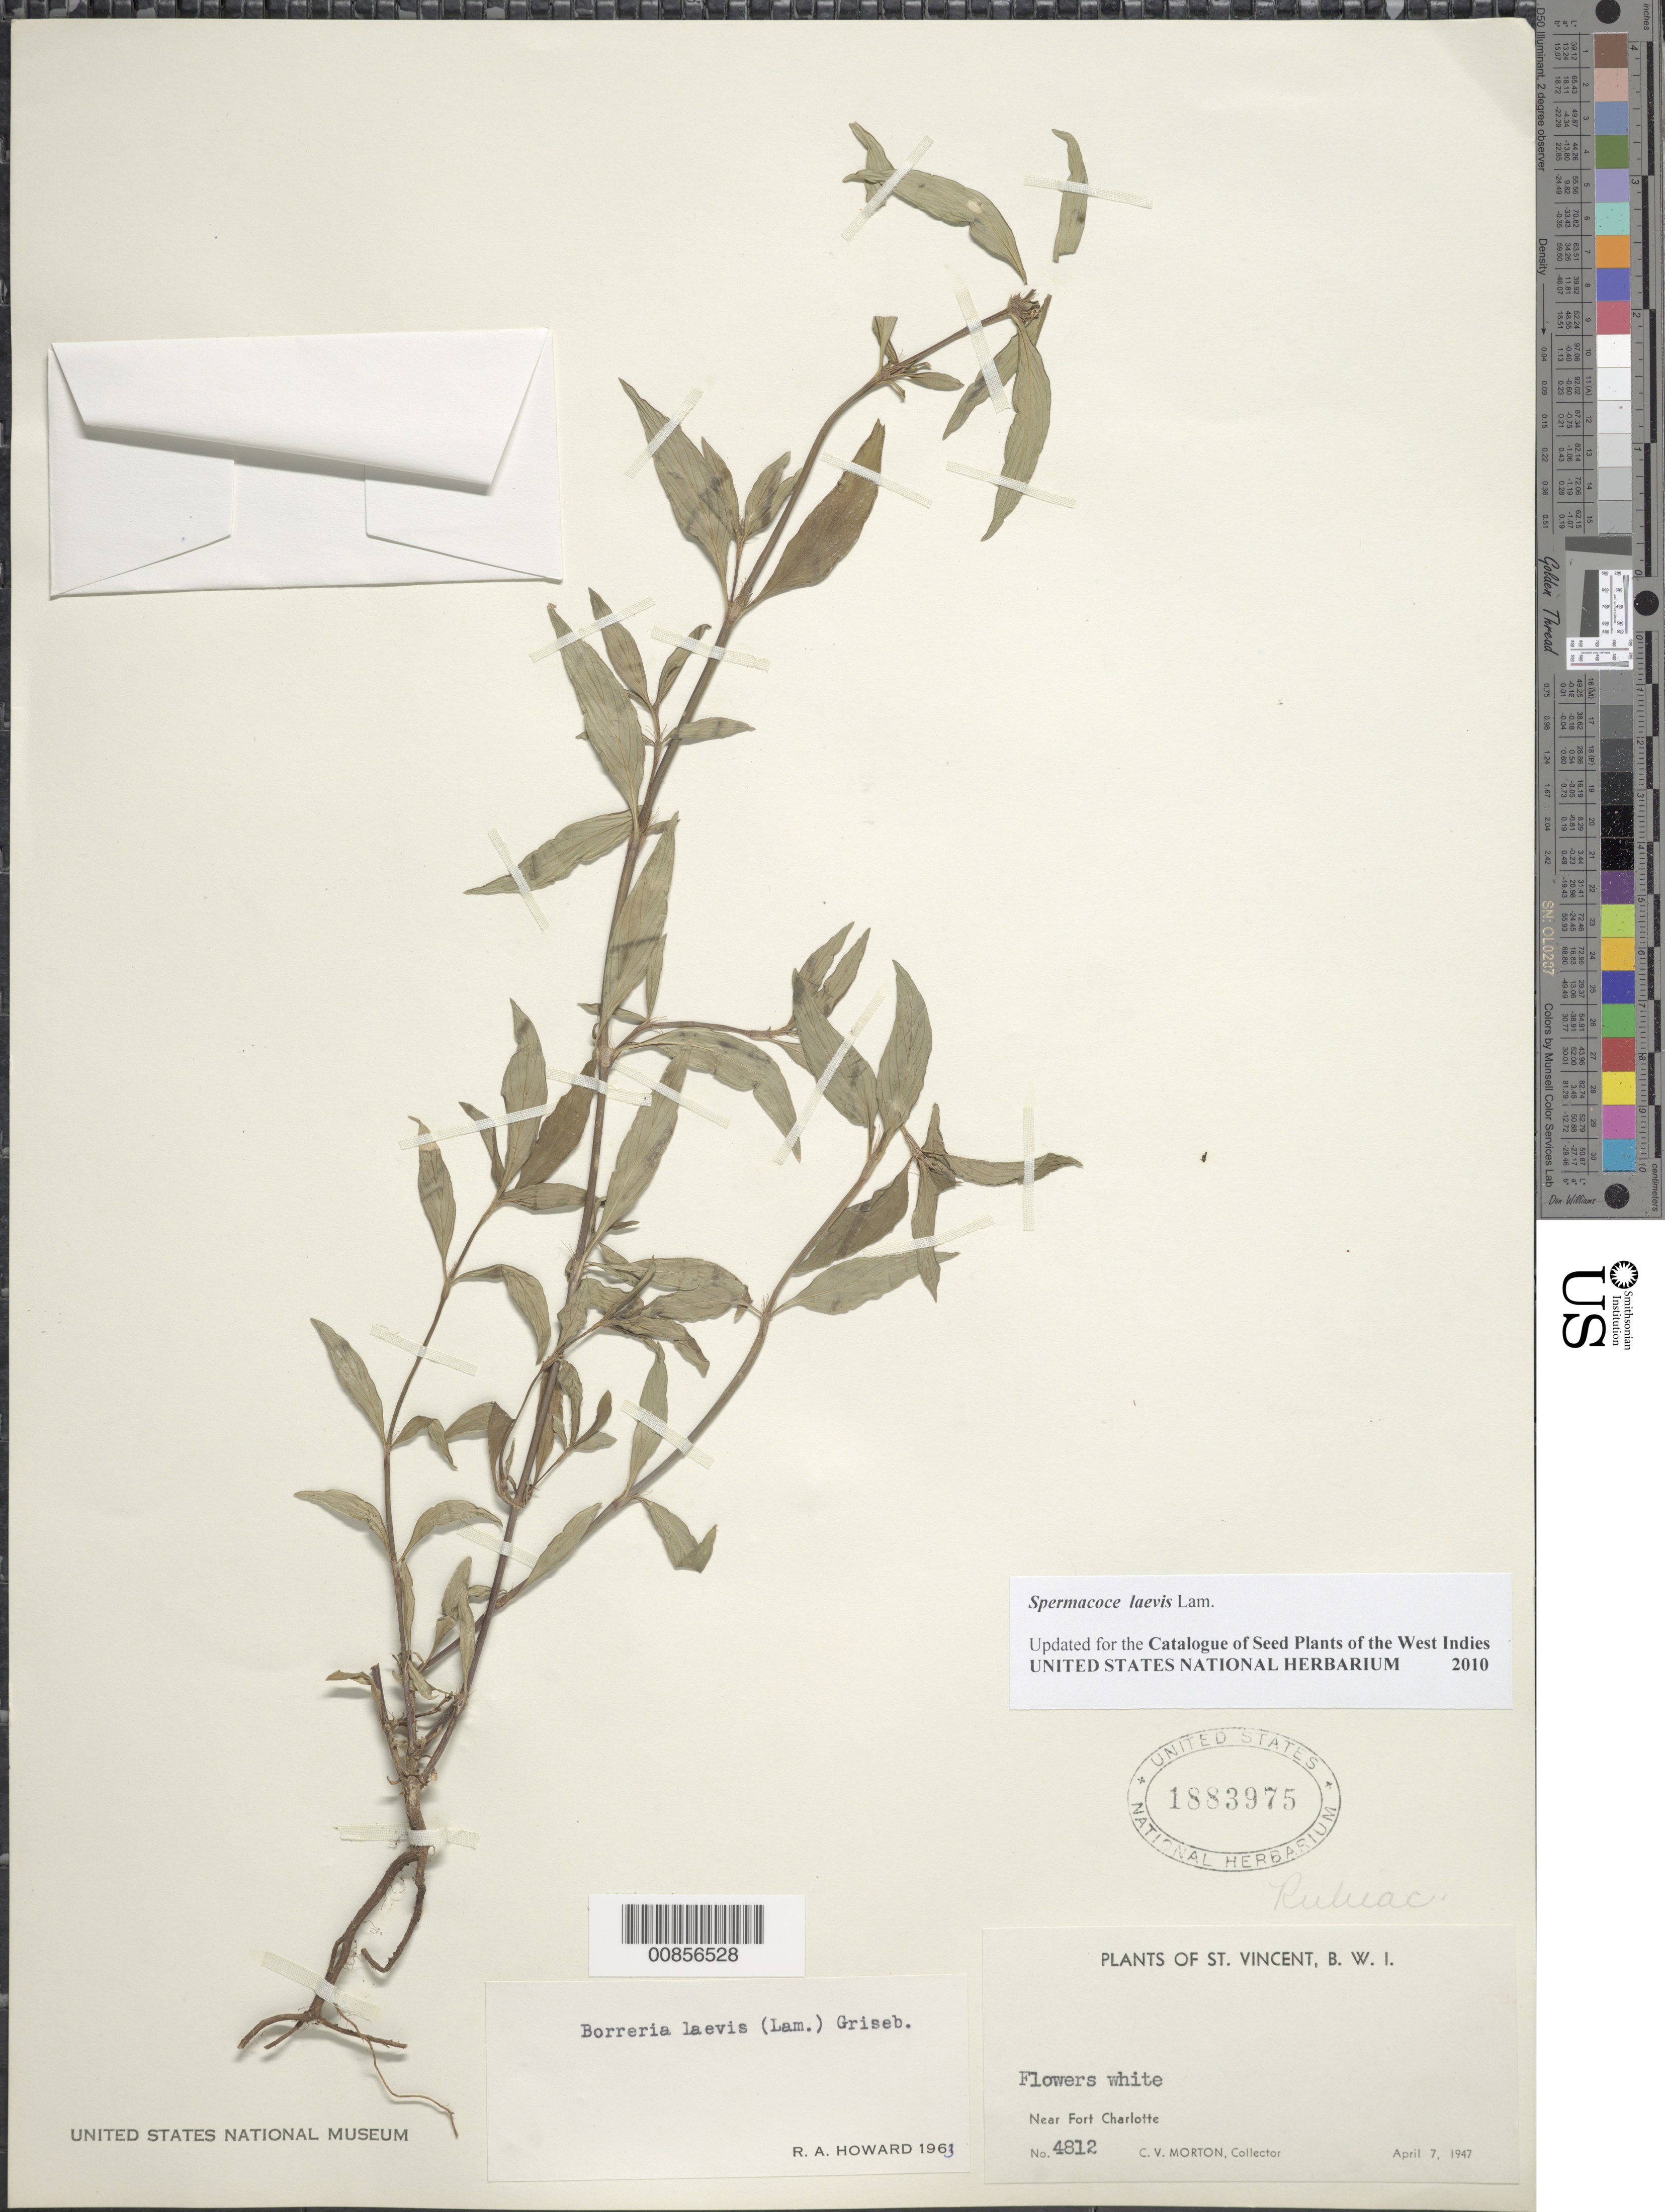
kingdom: Plantae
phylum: Tracheophyta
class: Magnoliopsida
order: Gentianales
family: Rubiaceae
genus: Spermacoce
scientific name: Spermacoce laevis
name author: Lam.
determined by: Howard, R. A.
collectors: C. V. Morton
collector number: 4812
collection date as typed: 07 Apr 1947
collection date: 1947-04-07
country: St. Vincent - Grenadines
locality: Near Fort Charlotte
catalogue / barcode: US 1883975